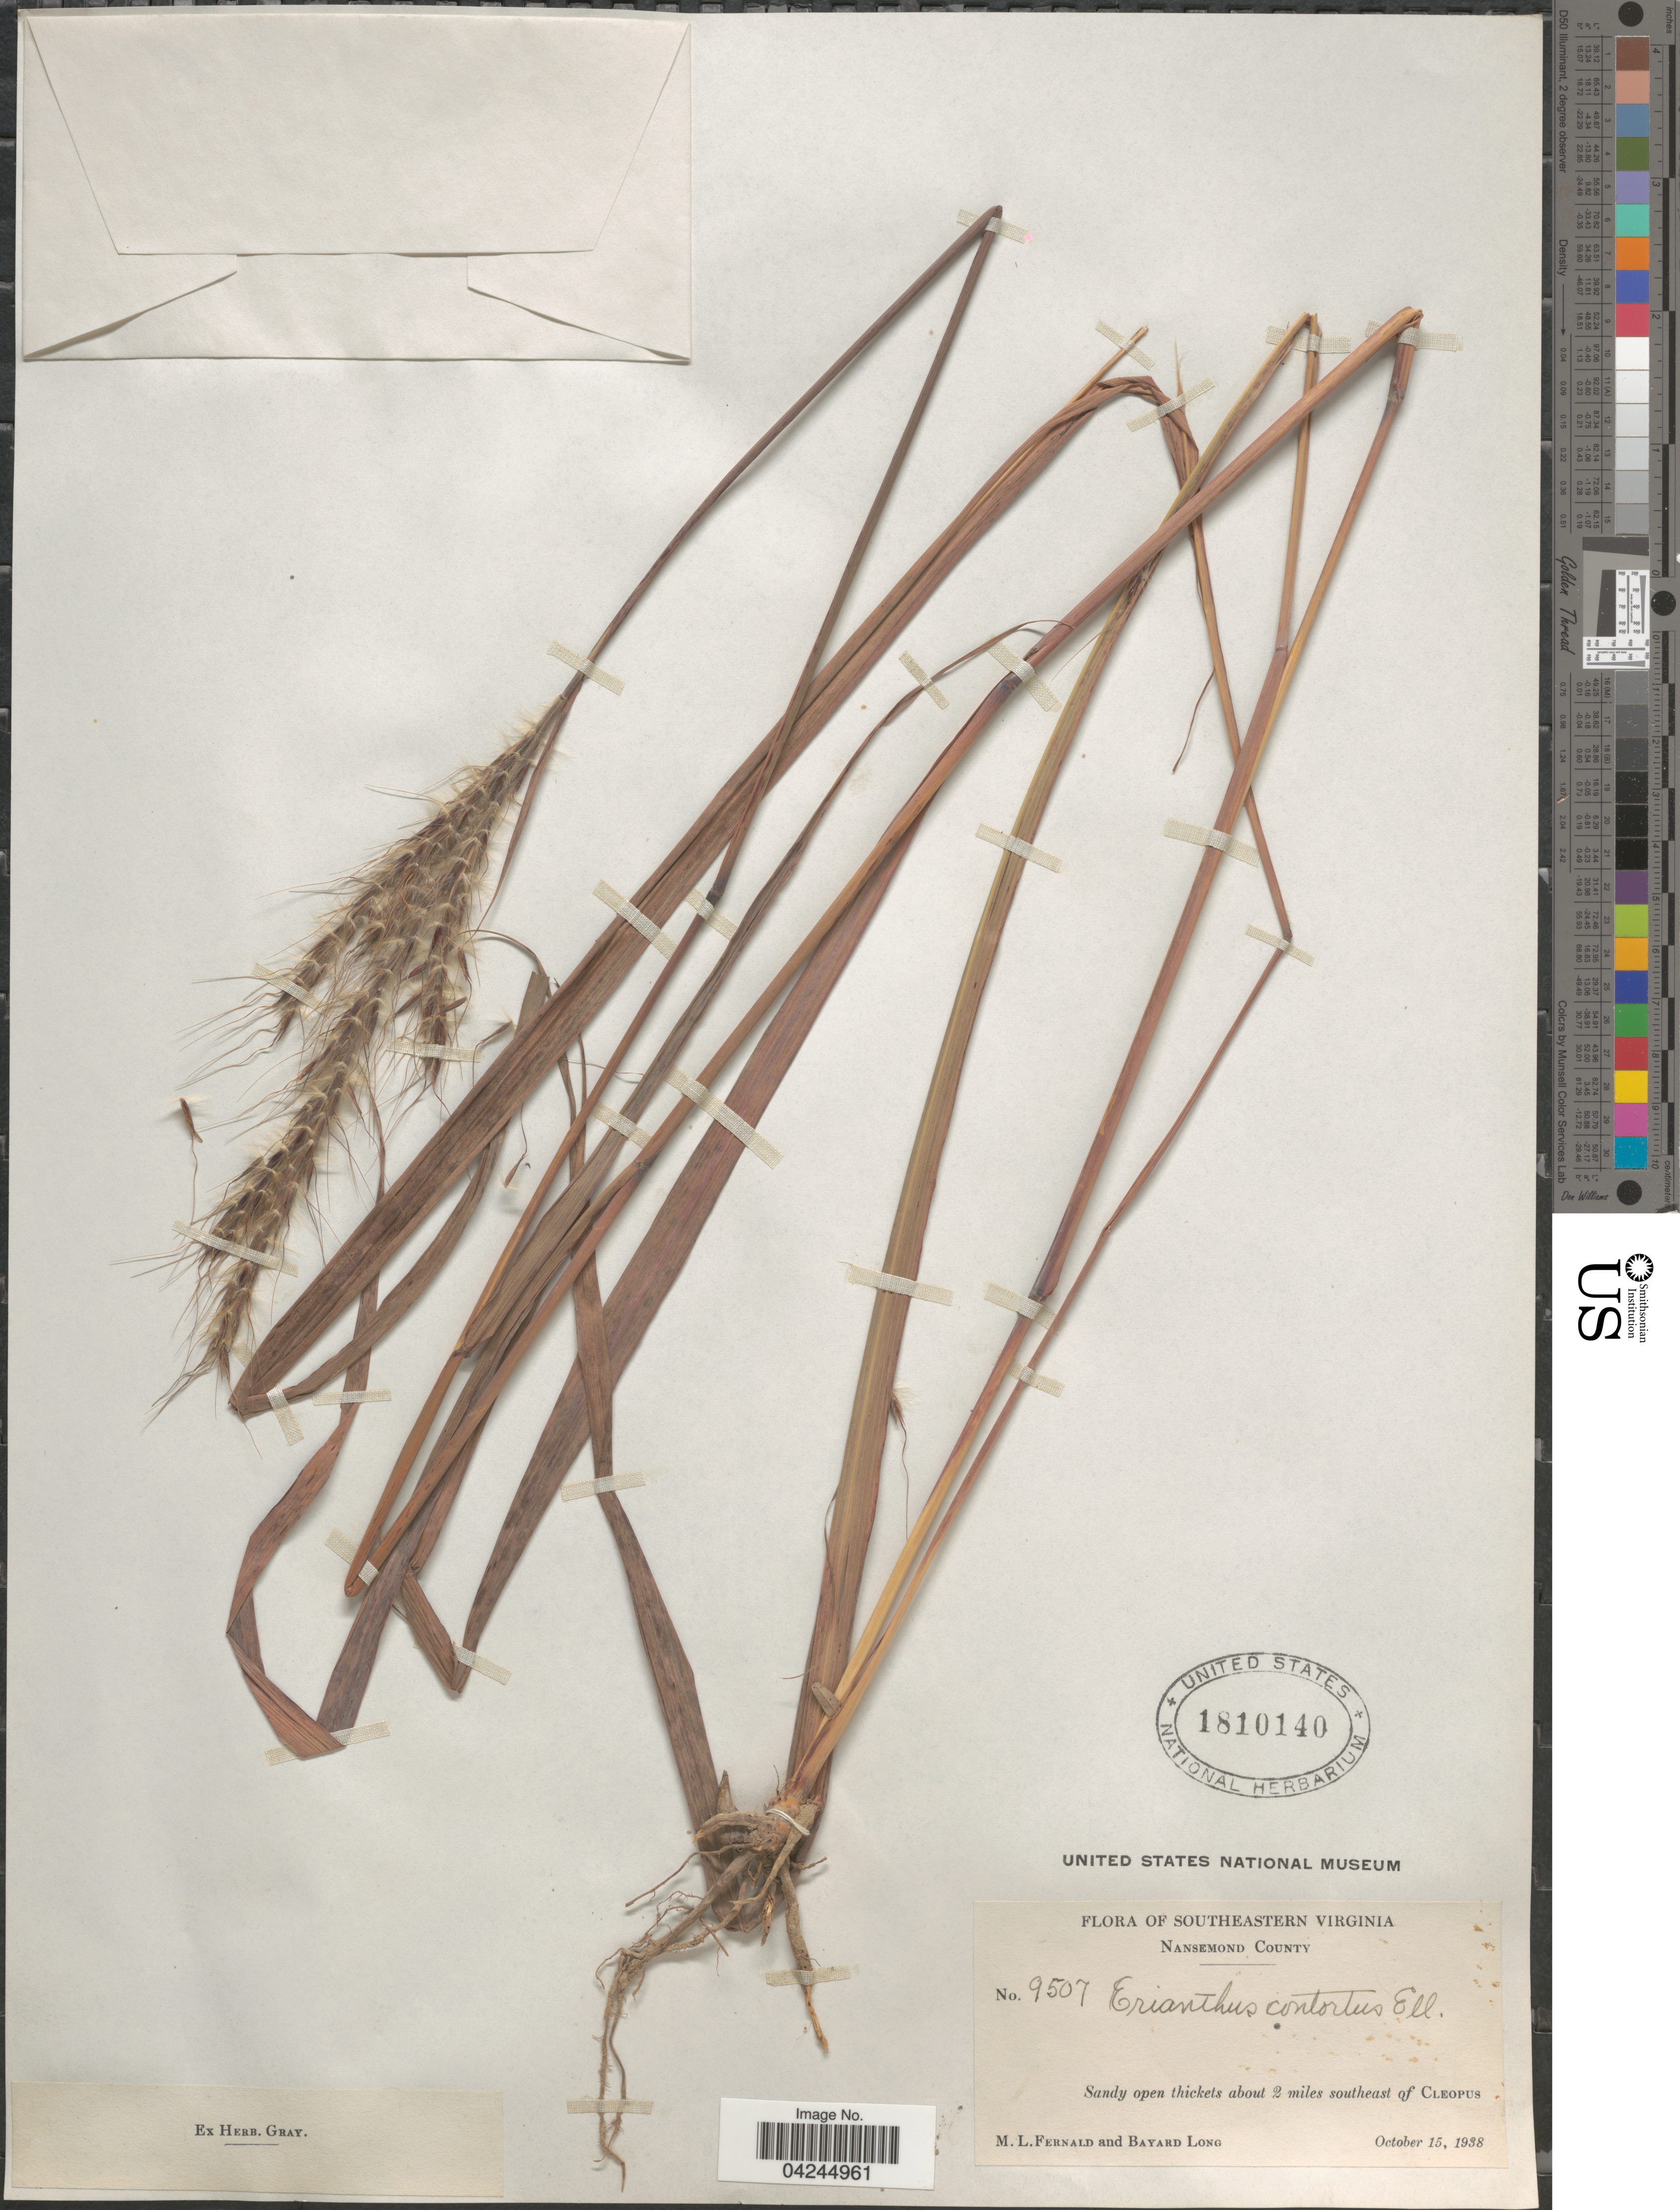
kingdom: Plantae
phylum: Tracheophyta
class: Liliopsida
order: Poales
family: Poaceae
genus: Erianthus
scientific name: Erianthus brevibarbis var. contortus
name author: (Elliott) D.B. Ward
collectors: M. L. Fernald & B. Long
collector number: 9507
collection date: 1938-10-15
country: United States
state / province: Virginia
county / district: City of Suffolk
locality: Southeastern Virginia. Nansemond County. Sandy open thickets about 2 miles southeast of Cleopus.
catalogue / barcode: US 1810140